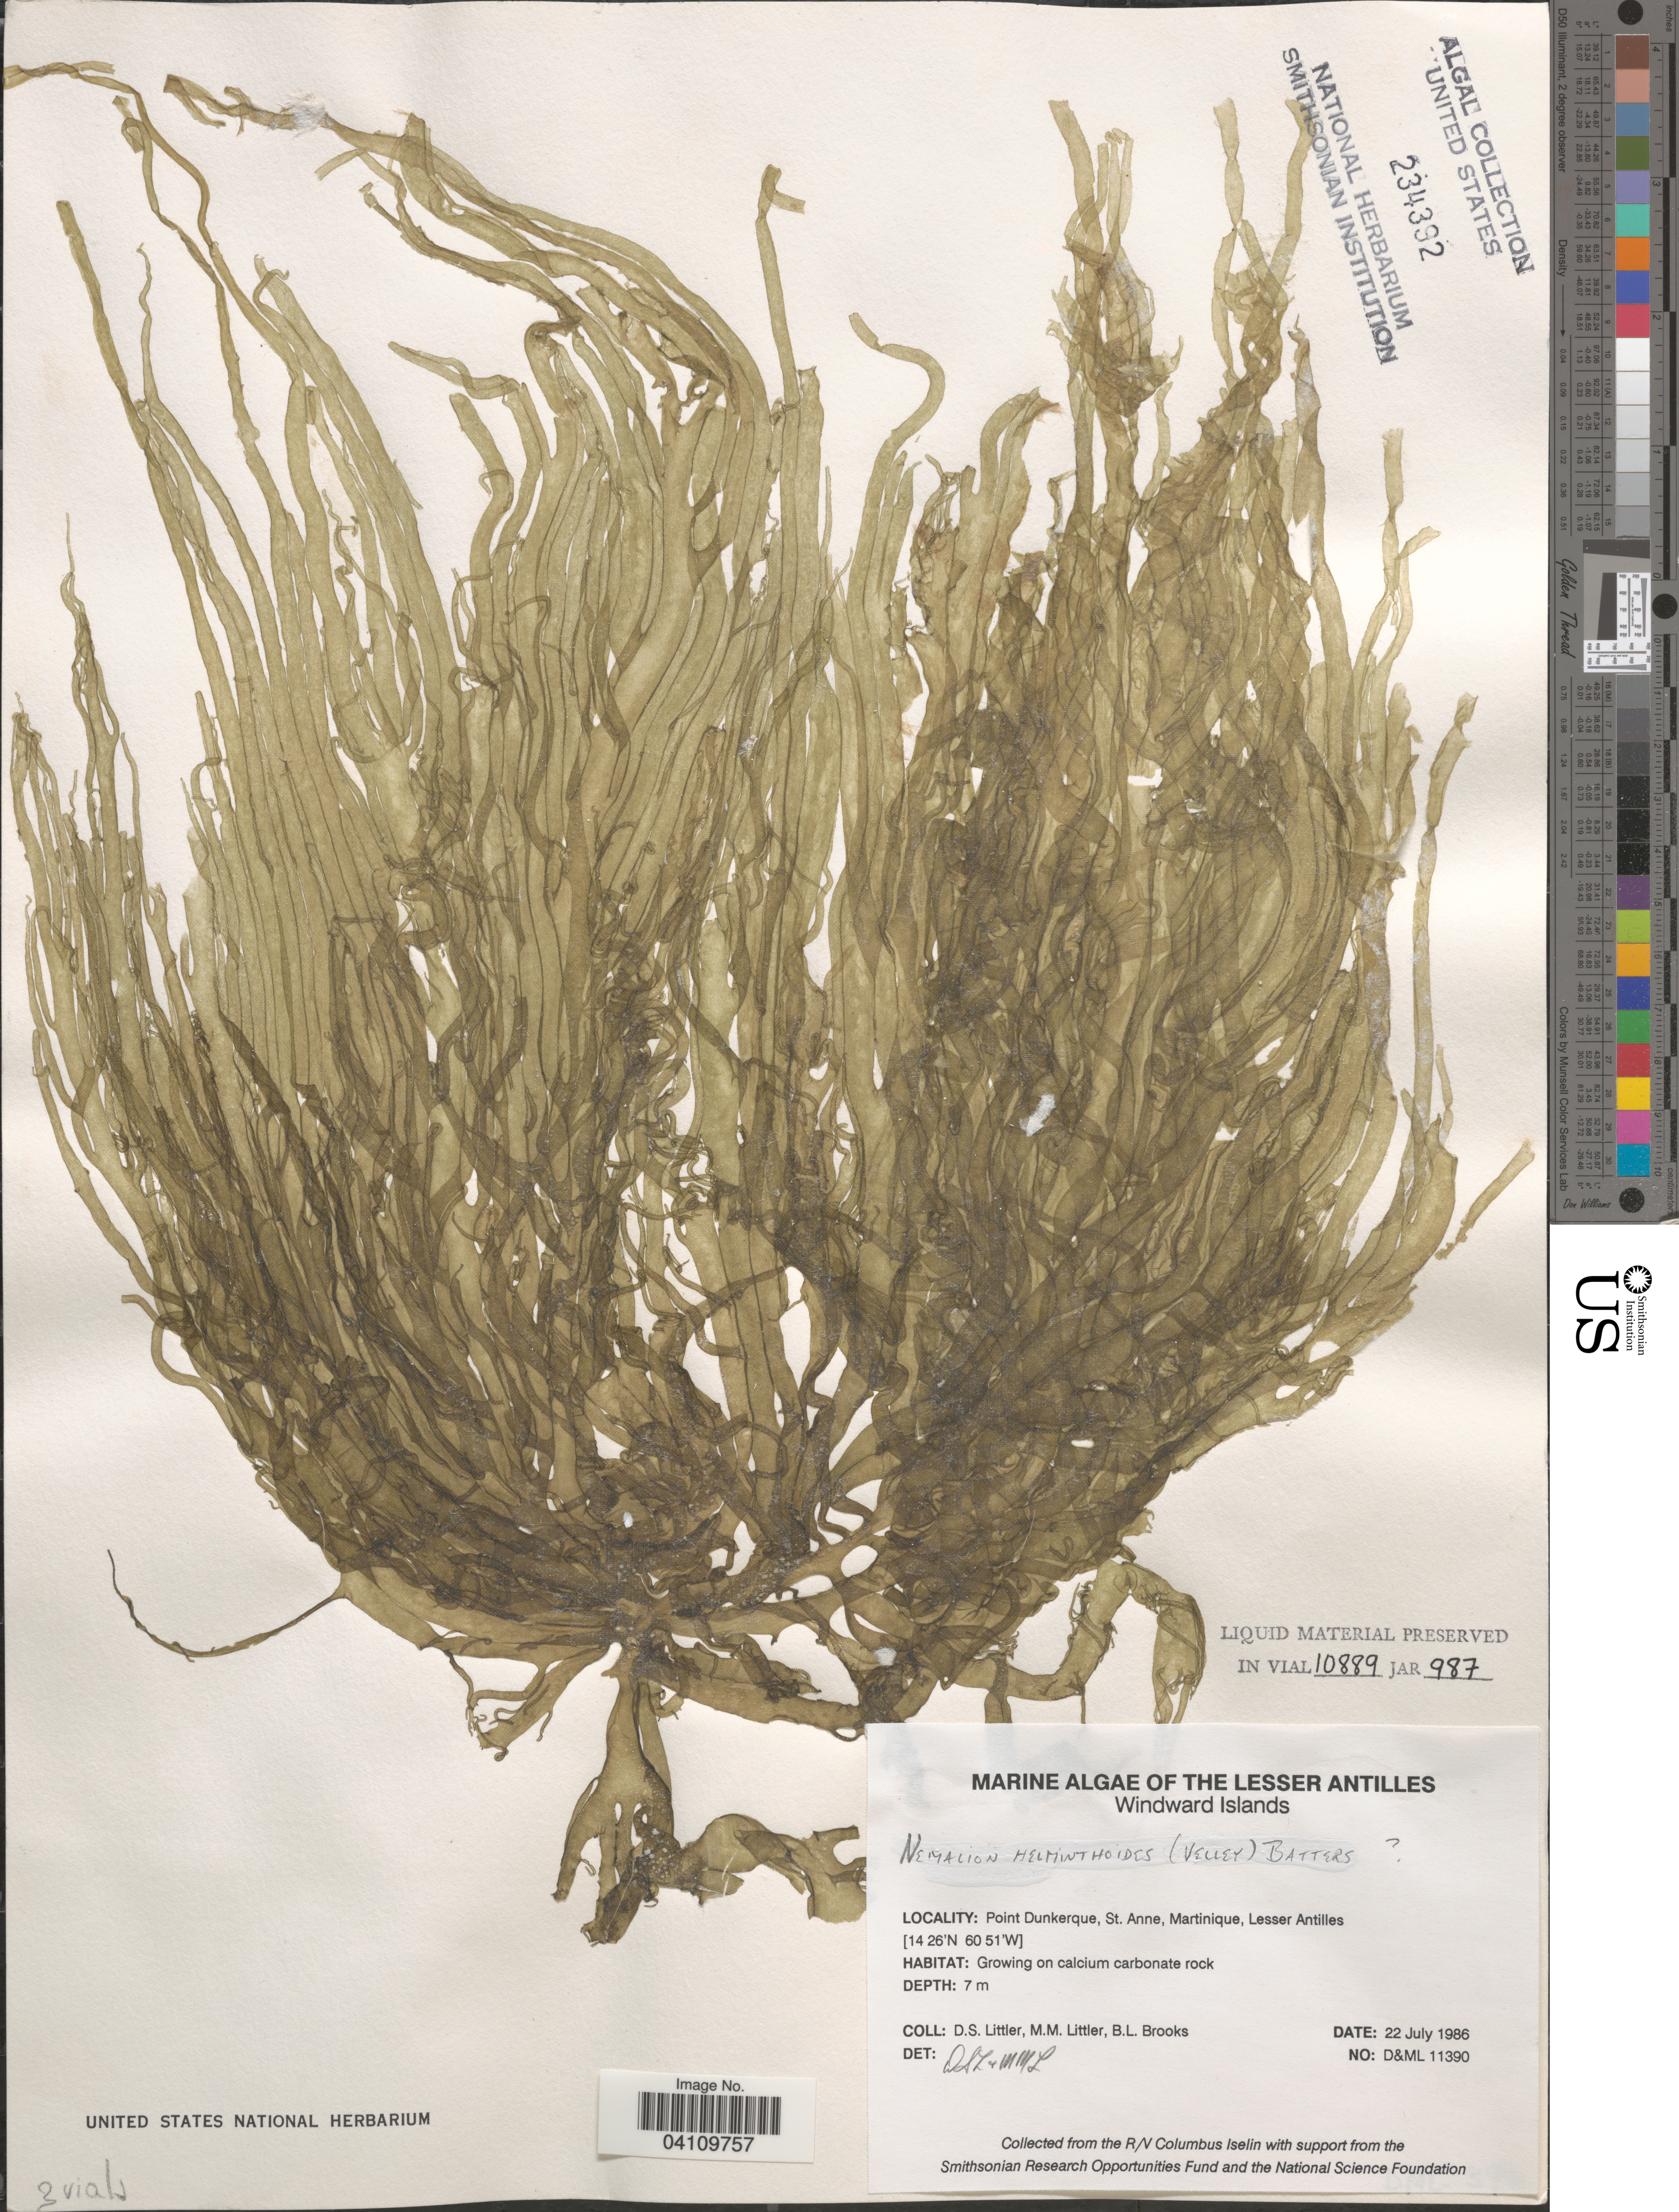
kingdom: Plantae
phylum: Rhodophyta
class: Florideophyceae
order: Nemaliales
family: Nemaliaceae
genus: Nemalion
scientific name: Nemalion multifidum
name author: (Lyngb.) Chauvin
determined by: Algae name updating Project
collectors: D. S. Littler & B. Brooks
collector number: D&ML 11390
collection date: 1986-07-22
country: Martinique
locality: The Lesser Antilles. Windward Islands. Point Dunkerque, St. Anne, Lesser Antilles.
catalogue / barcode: US 234392